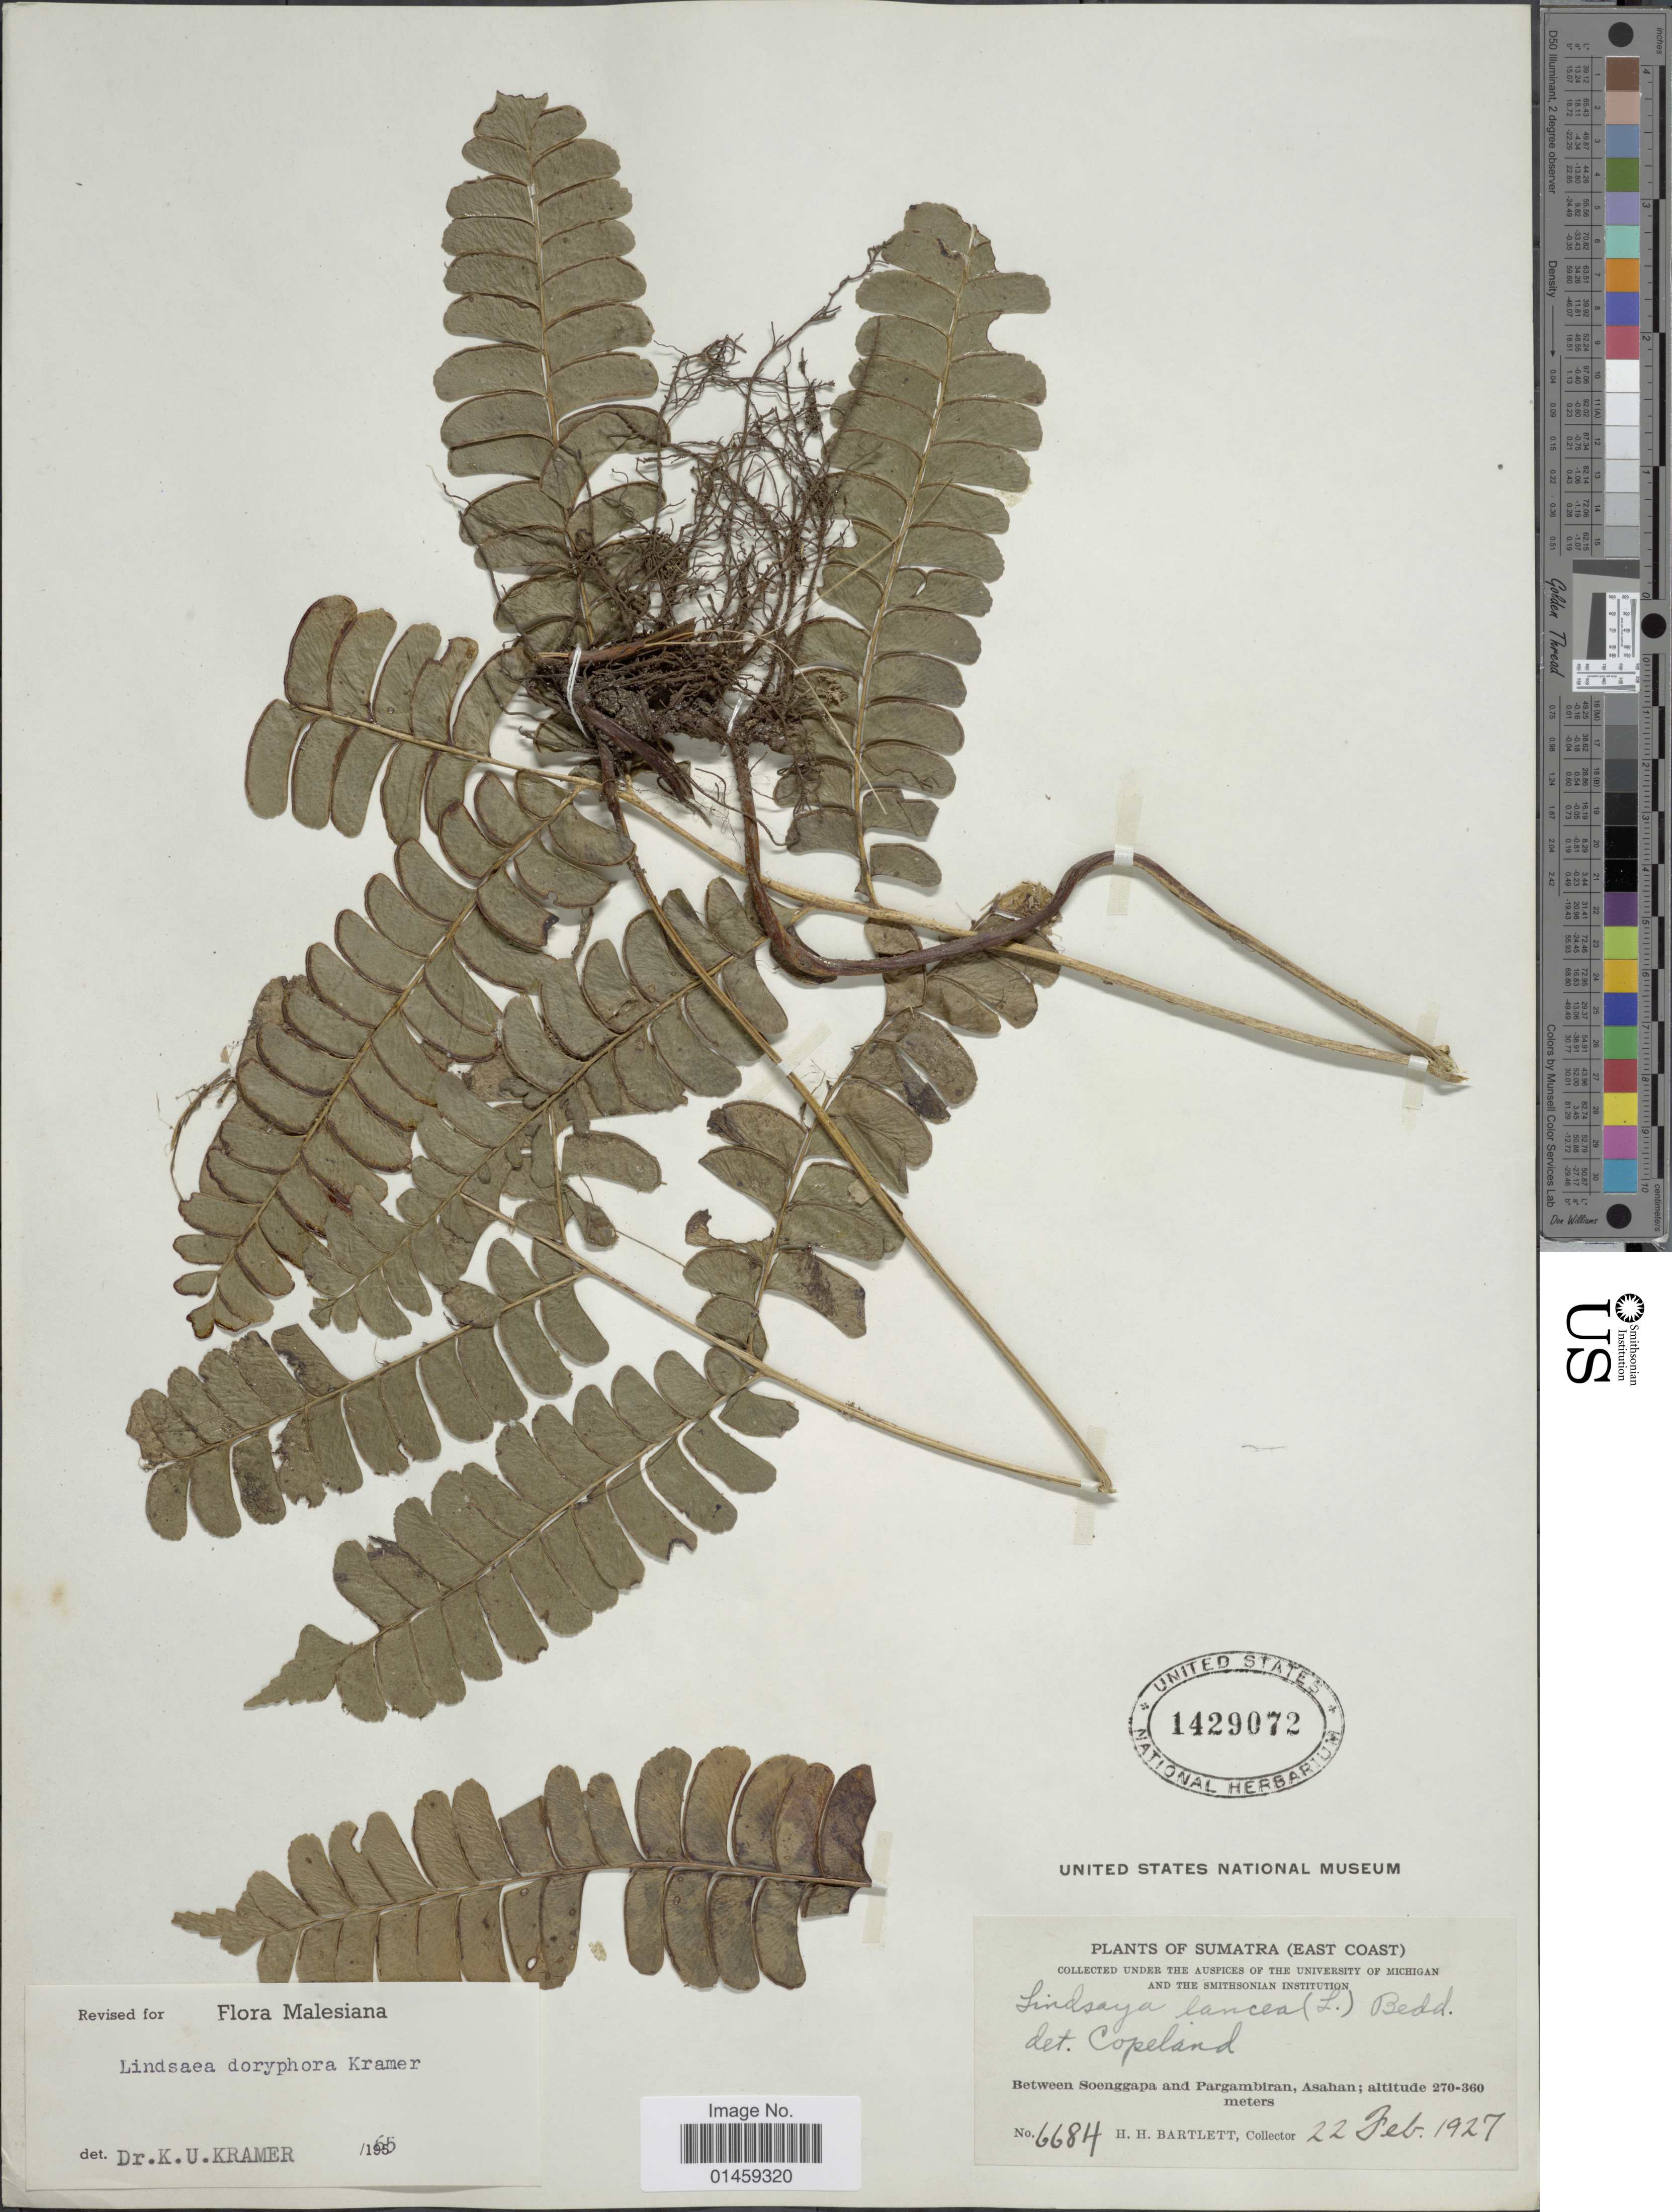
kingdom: Plantae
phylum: Tracheophyta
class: Polypodiopsida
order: Polypodiales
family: Lindsaeaceae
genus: Lindsaea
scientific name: Lindsaea doryphora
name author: K.U. Kramer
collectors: H. H. Bartlett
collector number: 6684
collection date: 1927-02-22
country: Indonesia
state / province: Sumatra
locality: East Coast. Between Soenggapa and Pargambiran, Asahan.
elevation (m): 270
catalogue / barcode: US 1429072